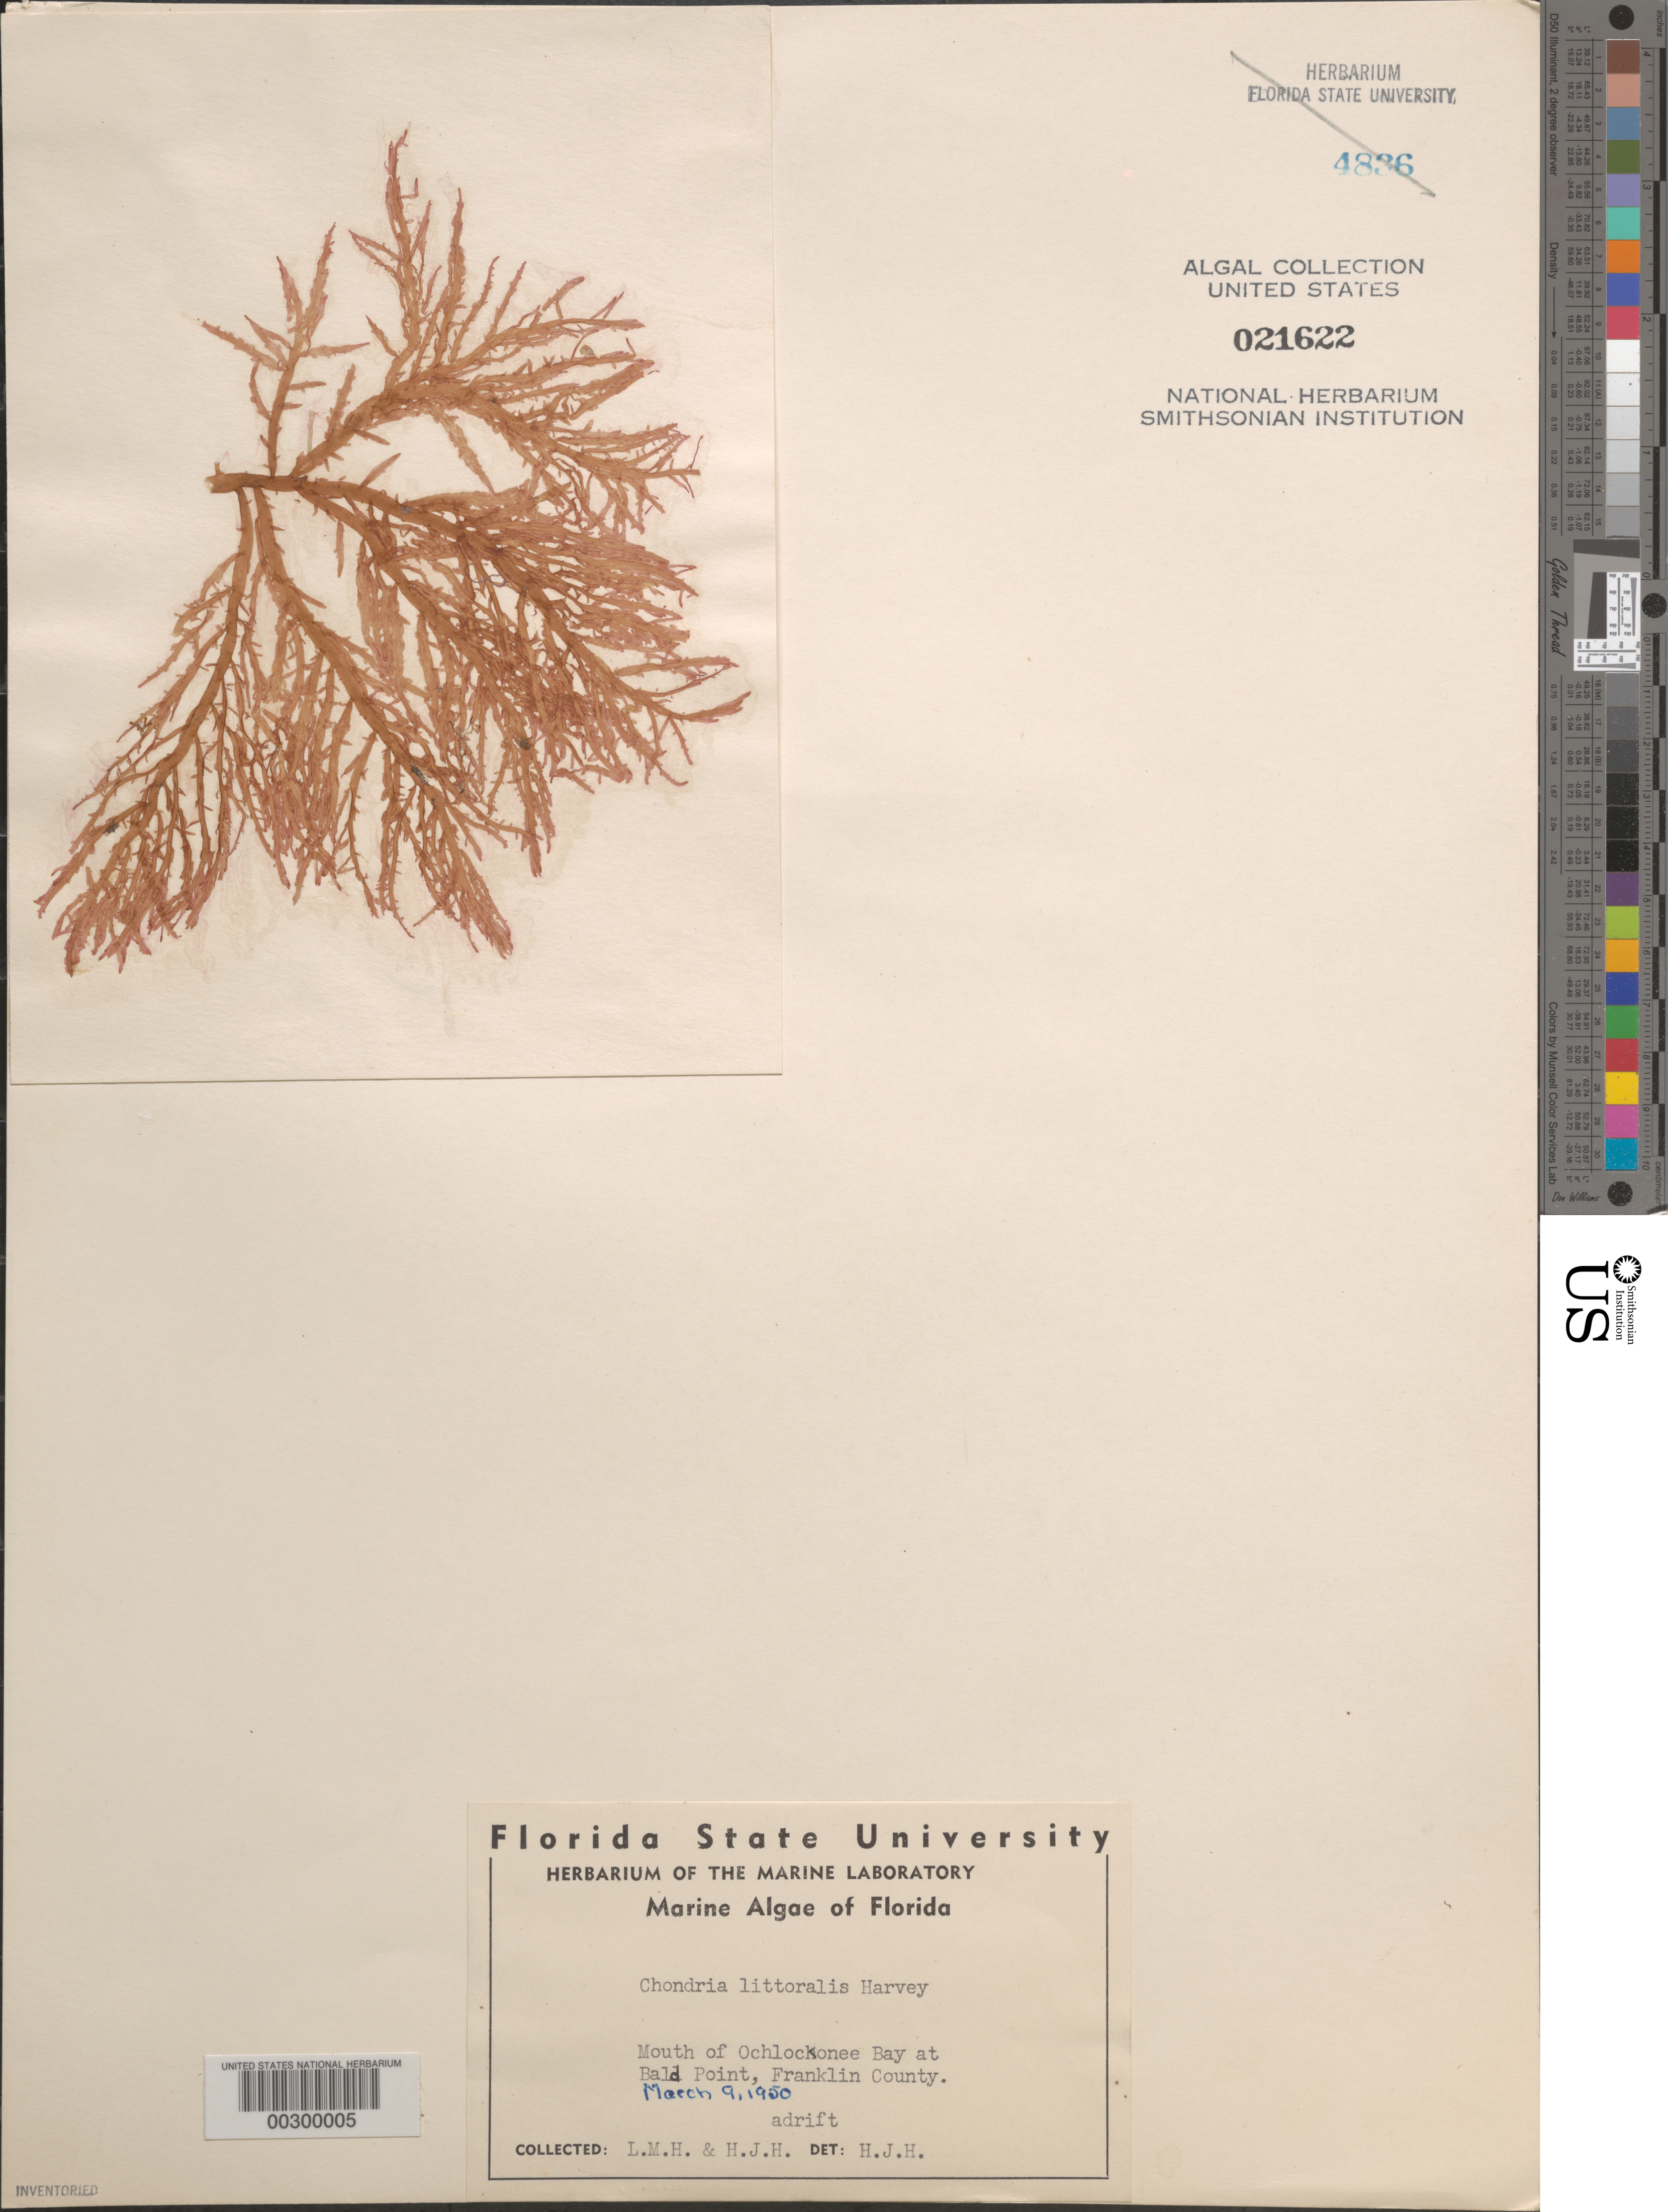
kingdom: Plantae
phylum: Rhodophyta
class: Florideophyceae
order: Ceramiales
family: Rhodomelaceae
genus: Chondria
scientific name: Chondria littoralis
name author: Harv.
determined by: Humm, Harold J.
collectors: L. Henry & H. J. Humm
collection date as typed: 09 Mar 1950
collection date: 1950-03-09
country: United States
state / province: Florida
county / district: Franklin County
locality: Ochlockonee Bay mouth at Bald Point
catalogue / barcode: US 21622